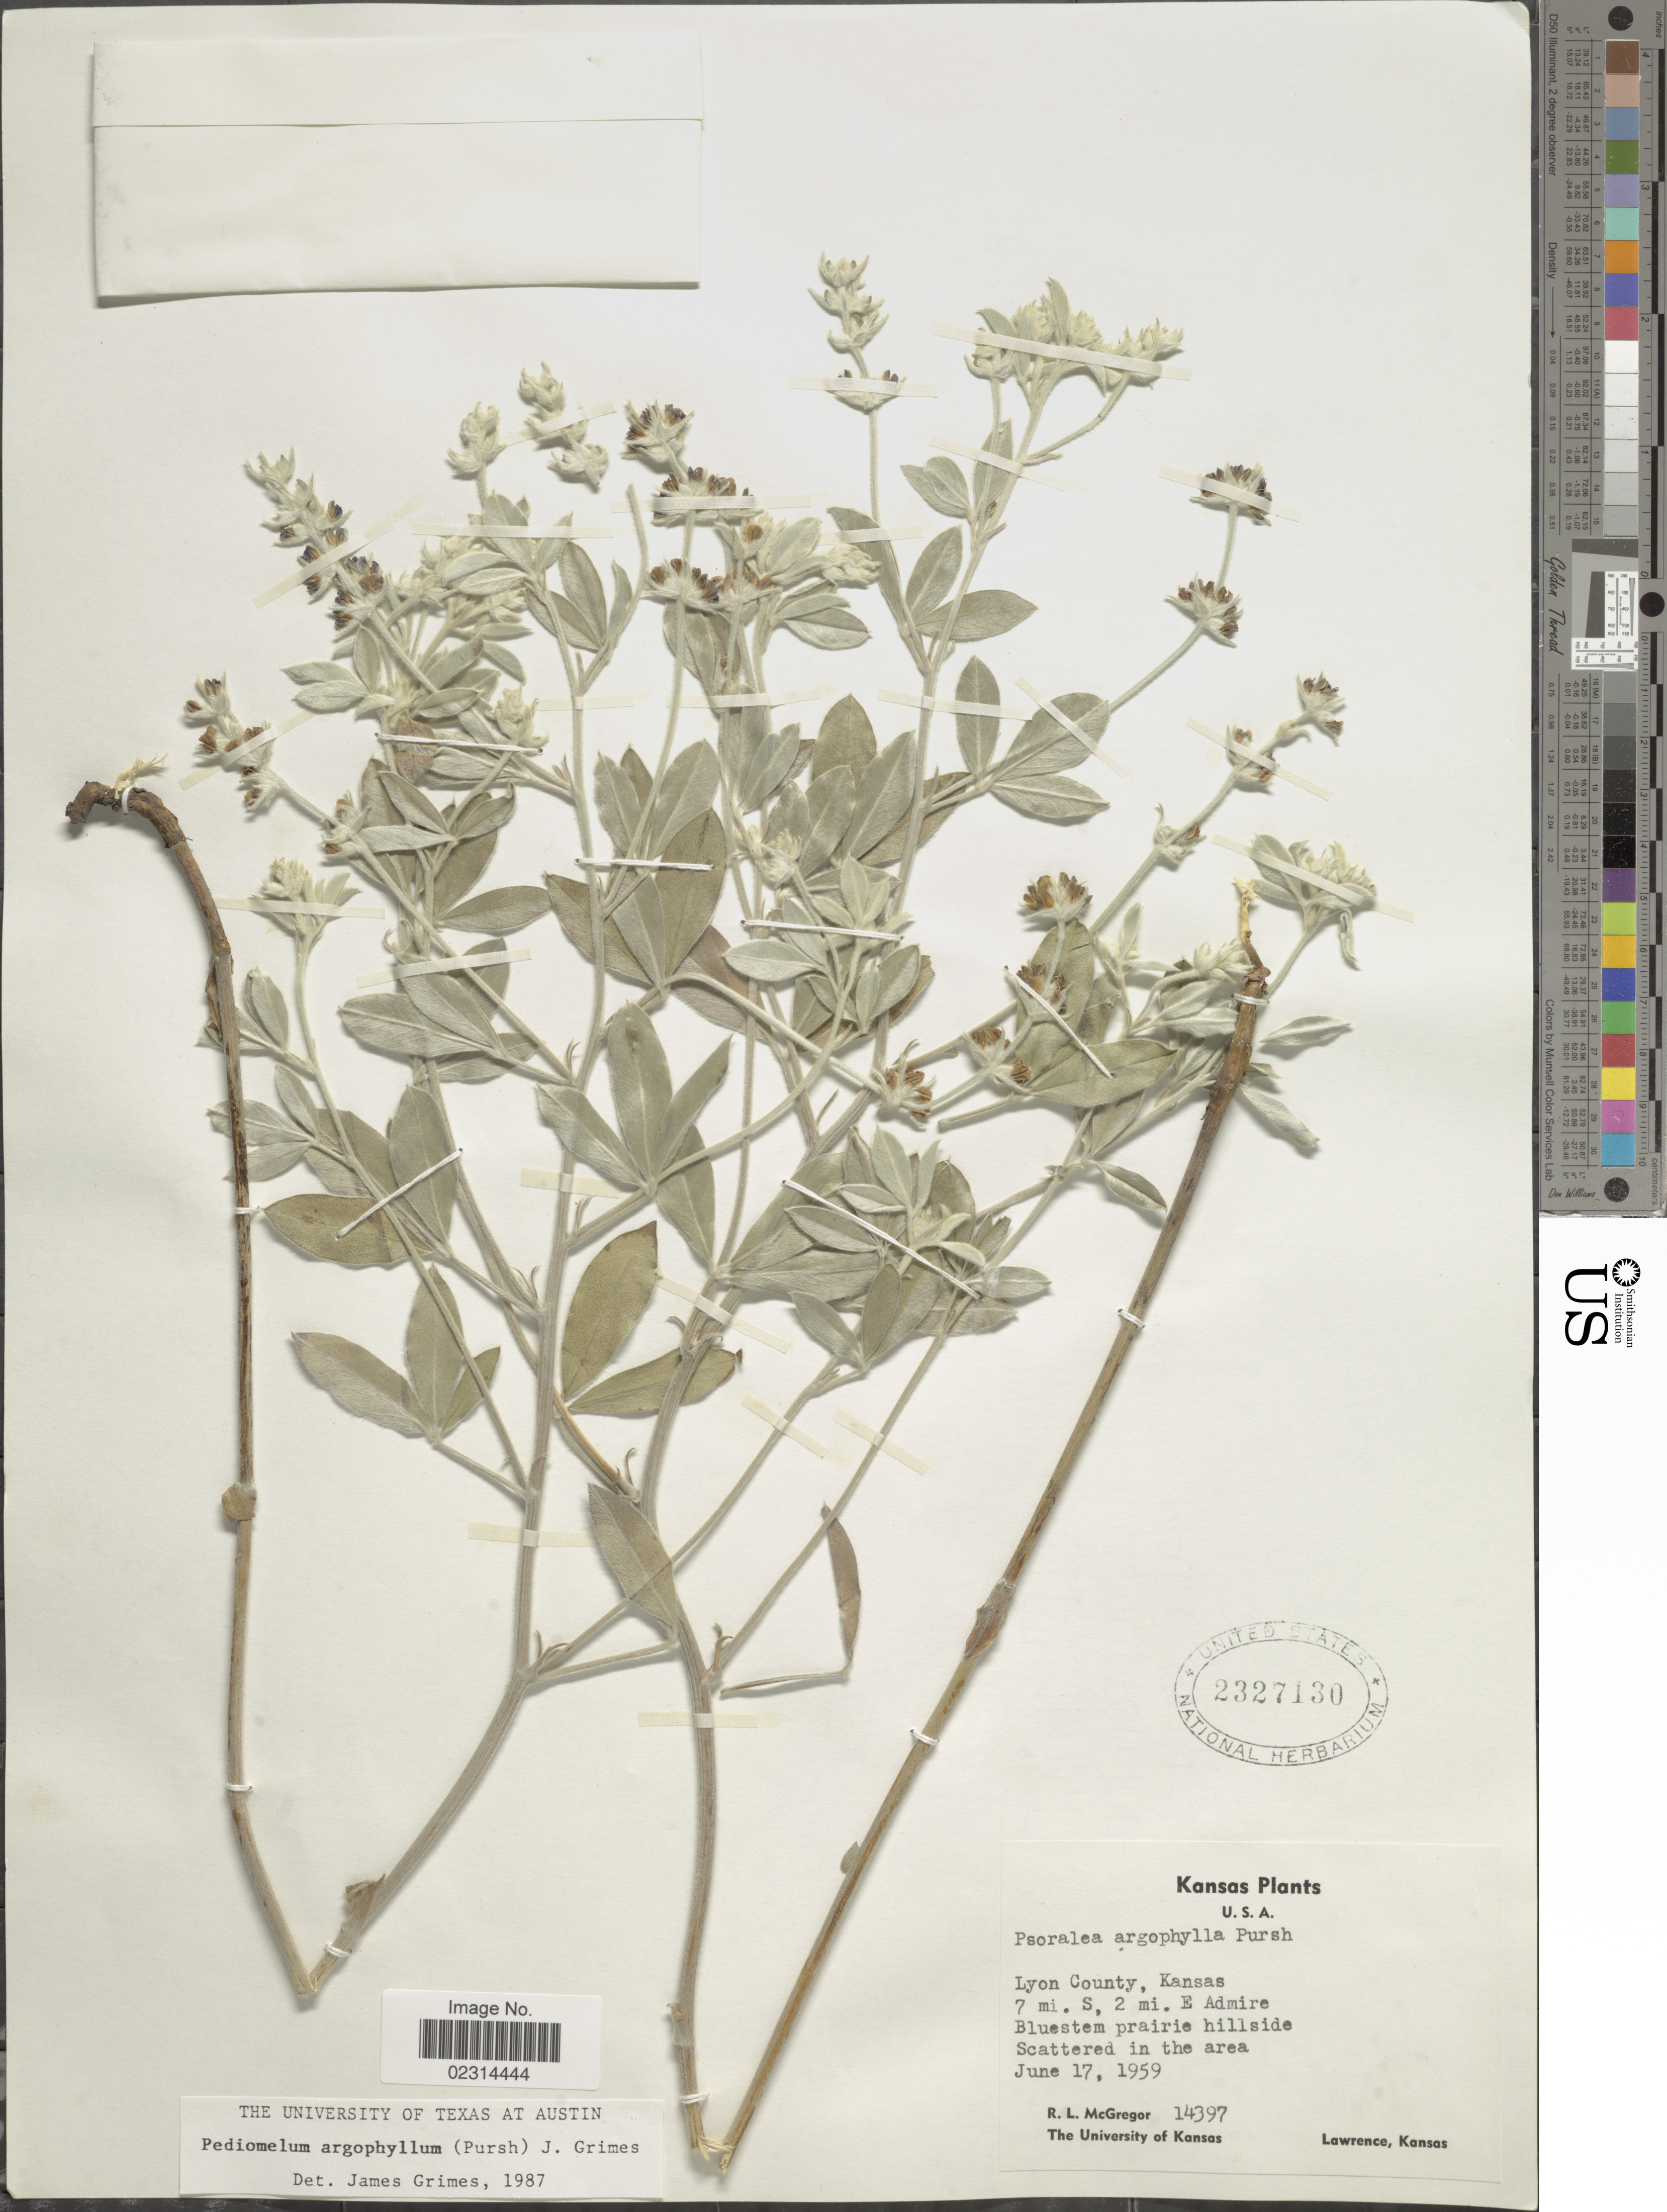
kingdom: Plantae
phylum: Tracheophyta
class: Magnoliopsida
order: Fabales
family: Fabaceae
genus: Pediomelum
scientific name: Pediomelum argophyllum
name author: (Pursh) J.W. Grimes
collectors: R. McGregor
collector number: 14397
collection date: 1959-06-17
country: United States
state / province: Kansas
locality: Lyon County. 7 mi. S, 2 mi. E Admire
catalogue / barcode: US 2327130